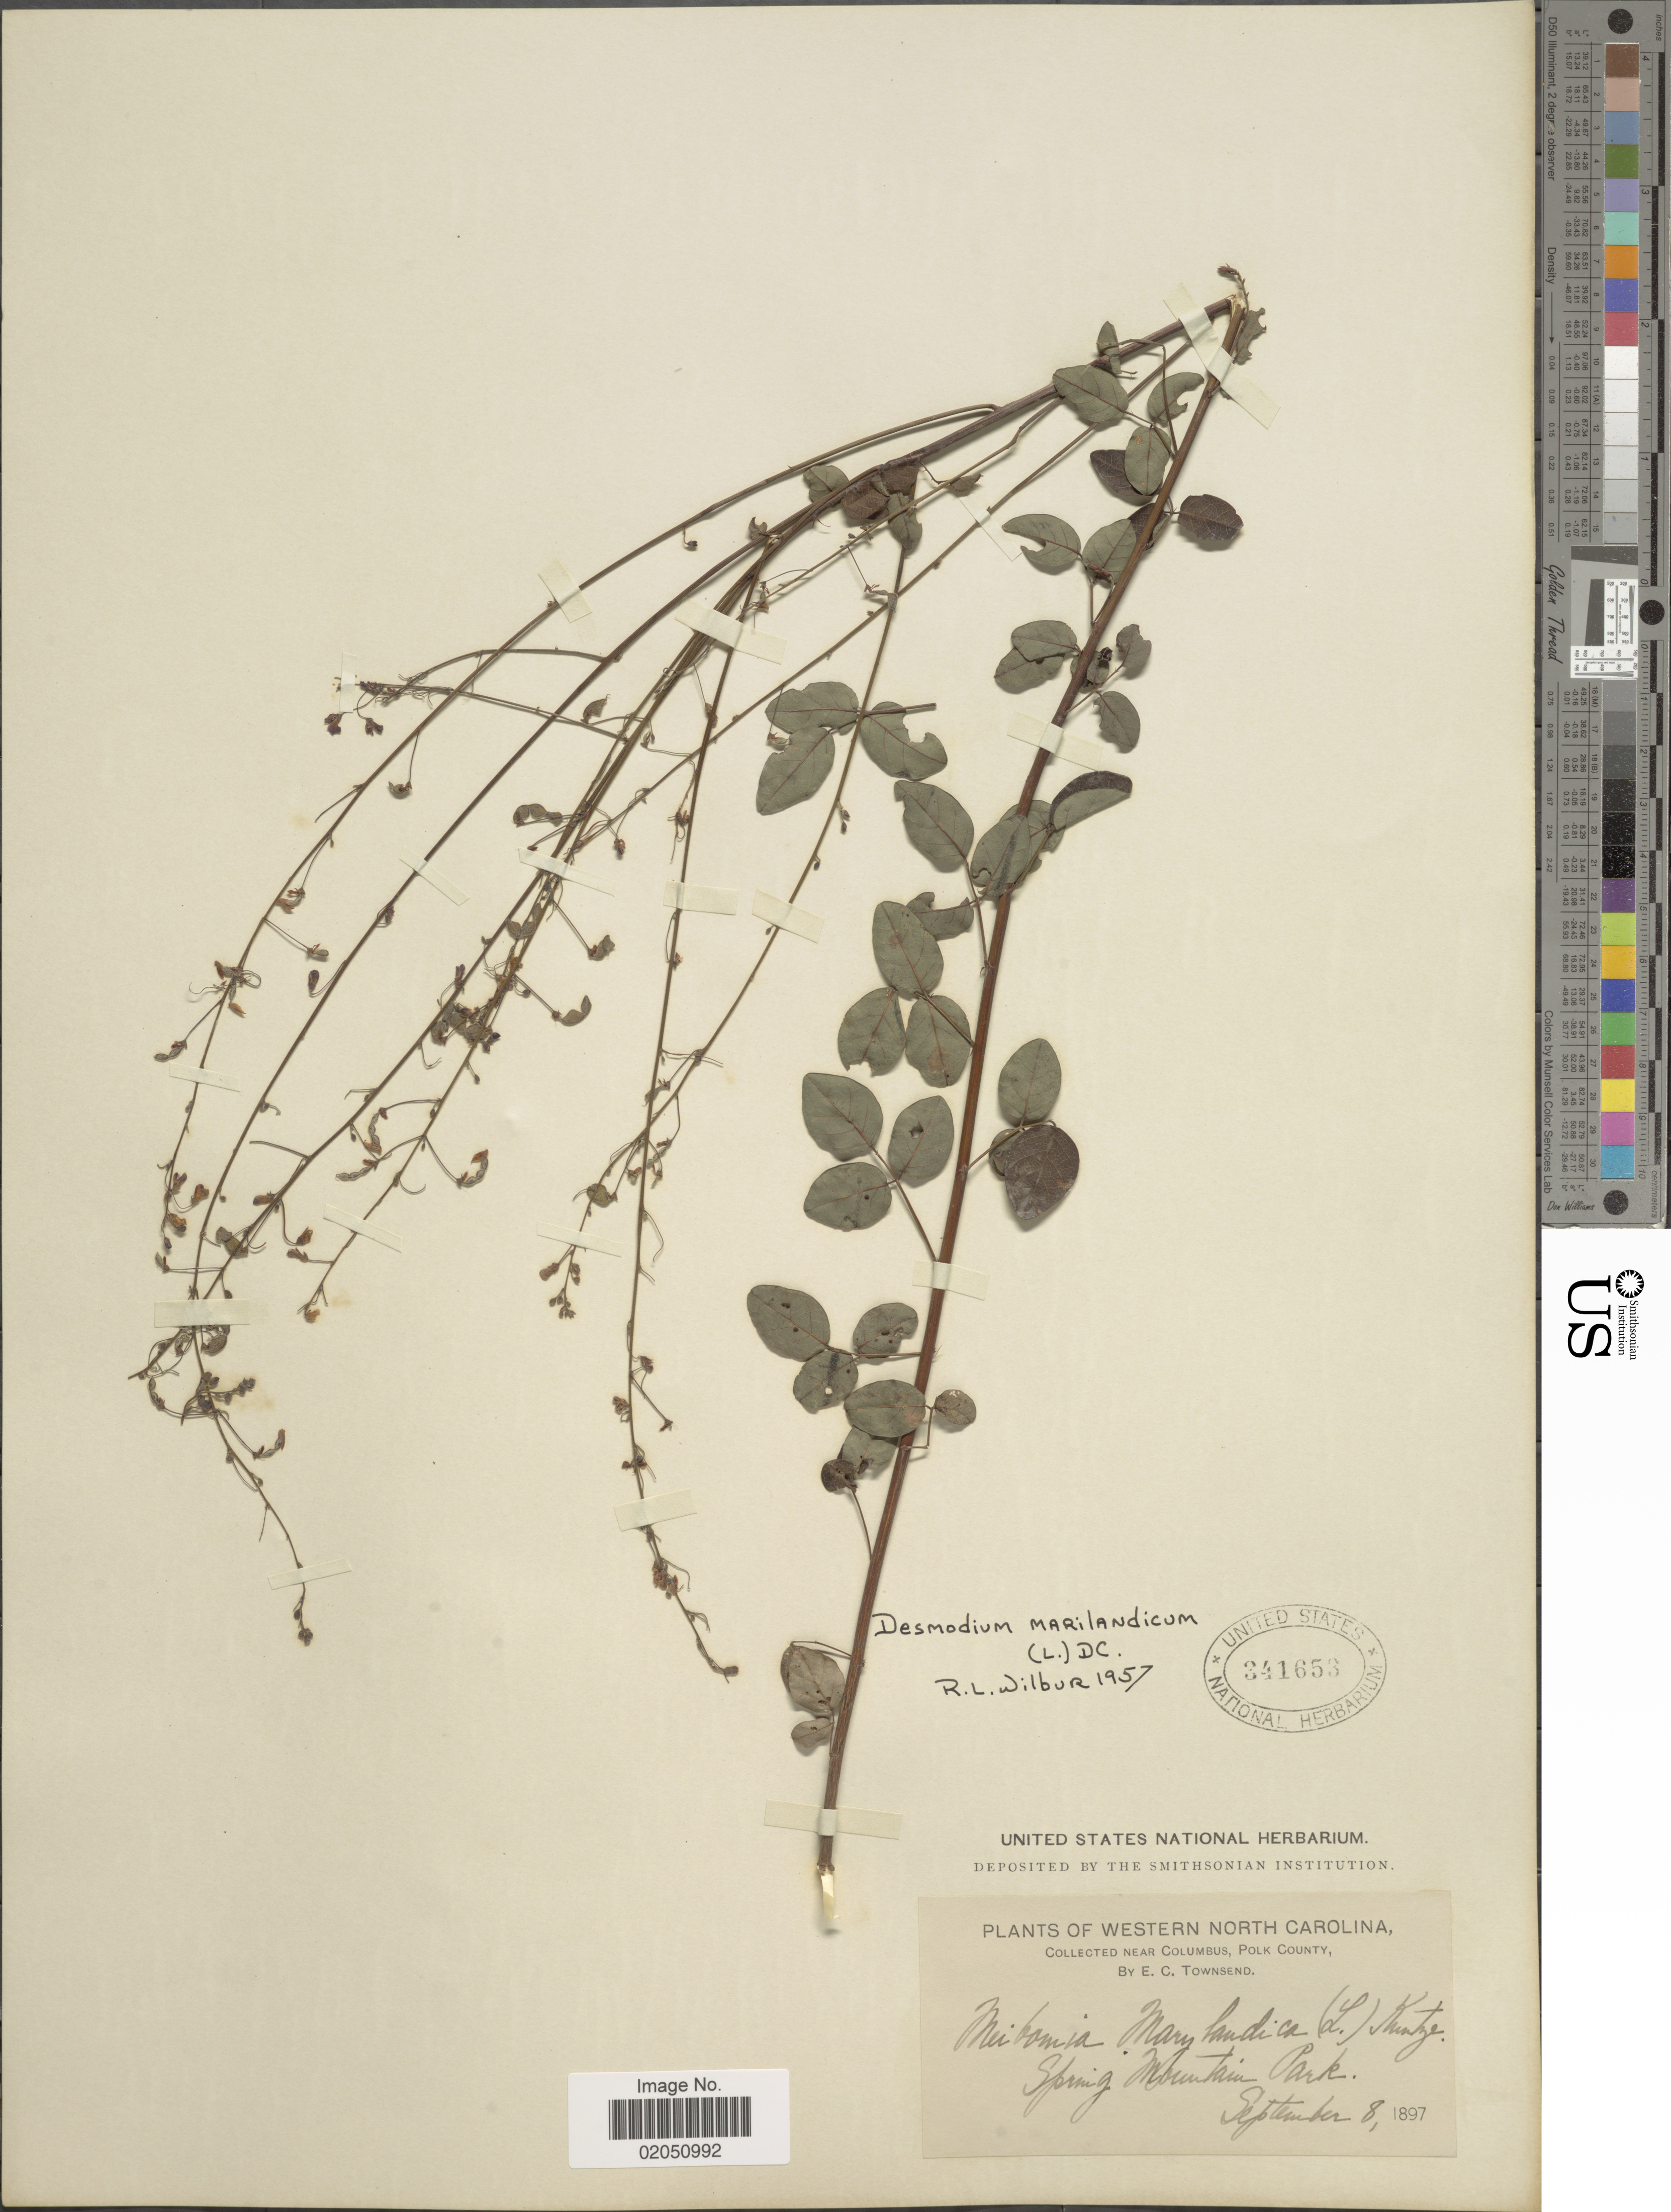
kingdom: Plantae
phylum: Tracheophyta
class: Magnoliopsida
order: Fabales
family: Fabaceae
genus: Desmodium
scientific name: Desmodium marilandicum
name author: Darl.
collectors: E. C. Townsend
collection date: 1897-09-08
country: United States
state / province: North Carolina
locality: Western North Carolina, Near Columbus, Polk County, Spring Mountain Park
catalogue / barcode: US 341653